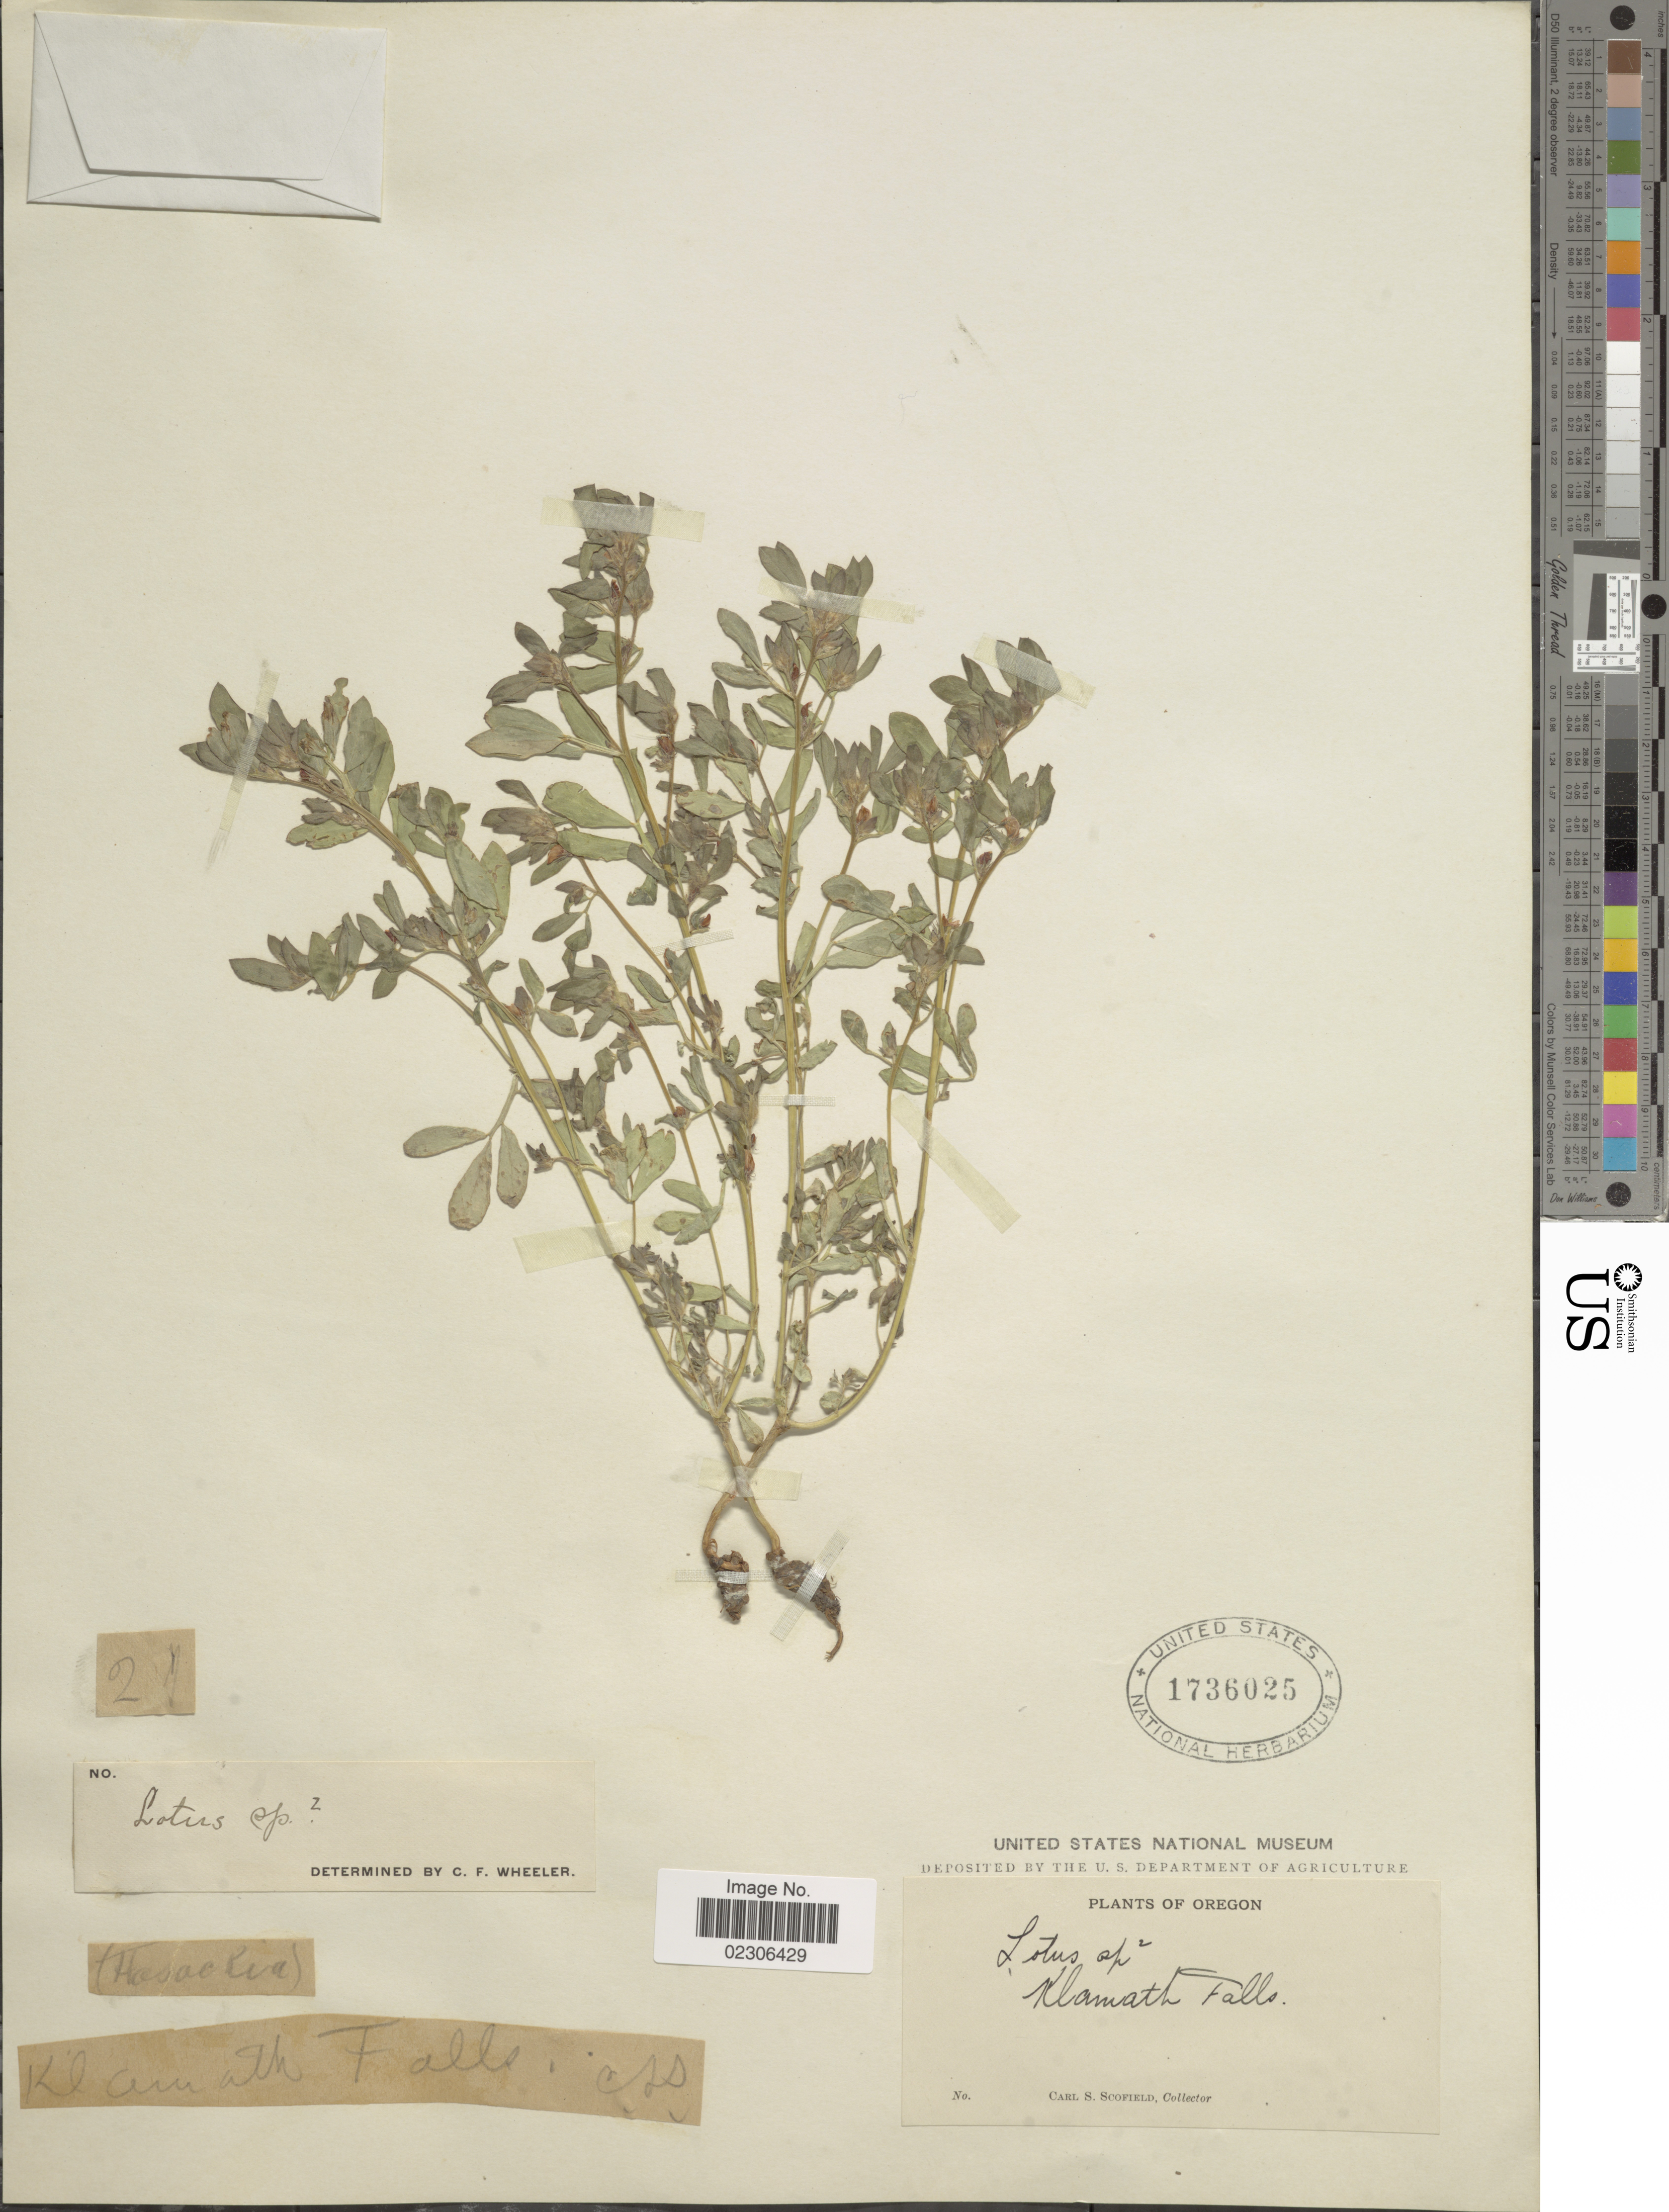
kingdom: Plantae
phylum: Tracheophyta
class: Magnoliopsida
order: Fabales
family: Fabaceae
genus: Lotus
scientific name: Lotus sp.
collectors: C. Scofield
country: United States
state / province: Oregon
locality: Klamath Falls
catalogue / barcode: US 1736025